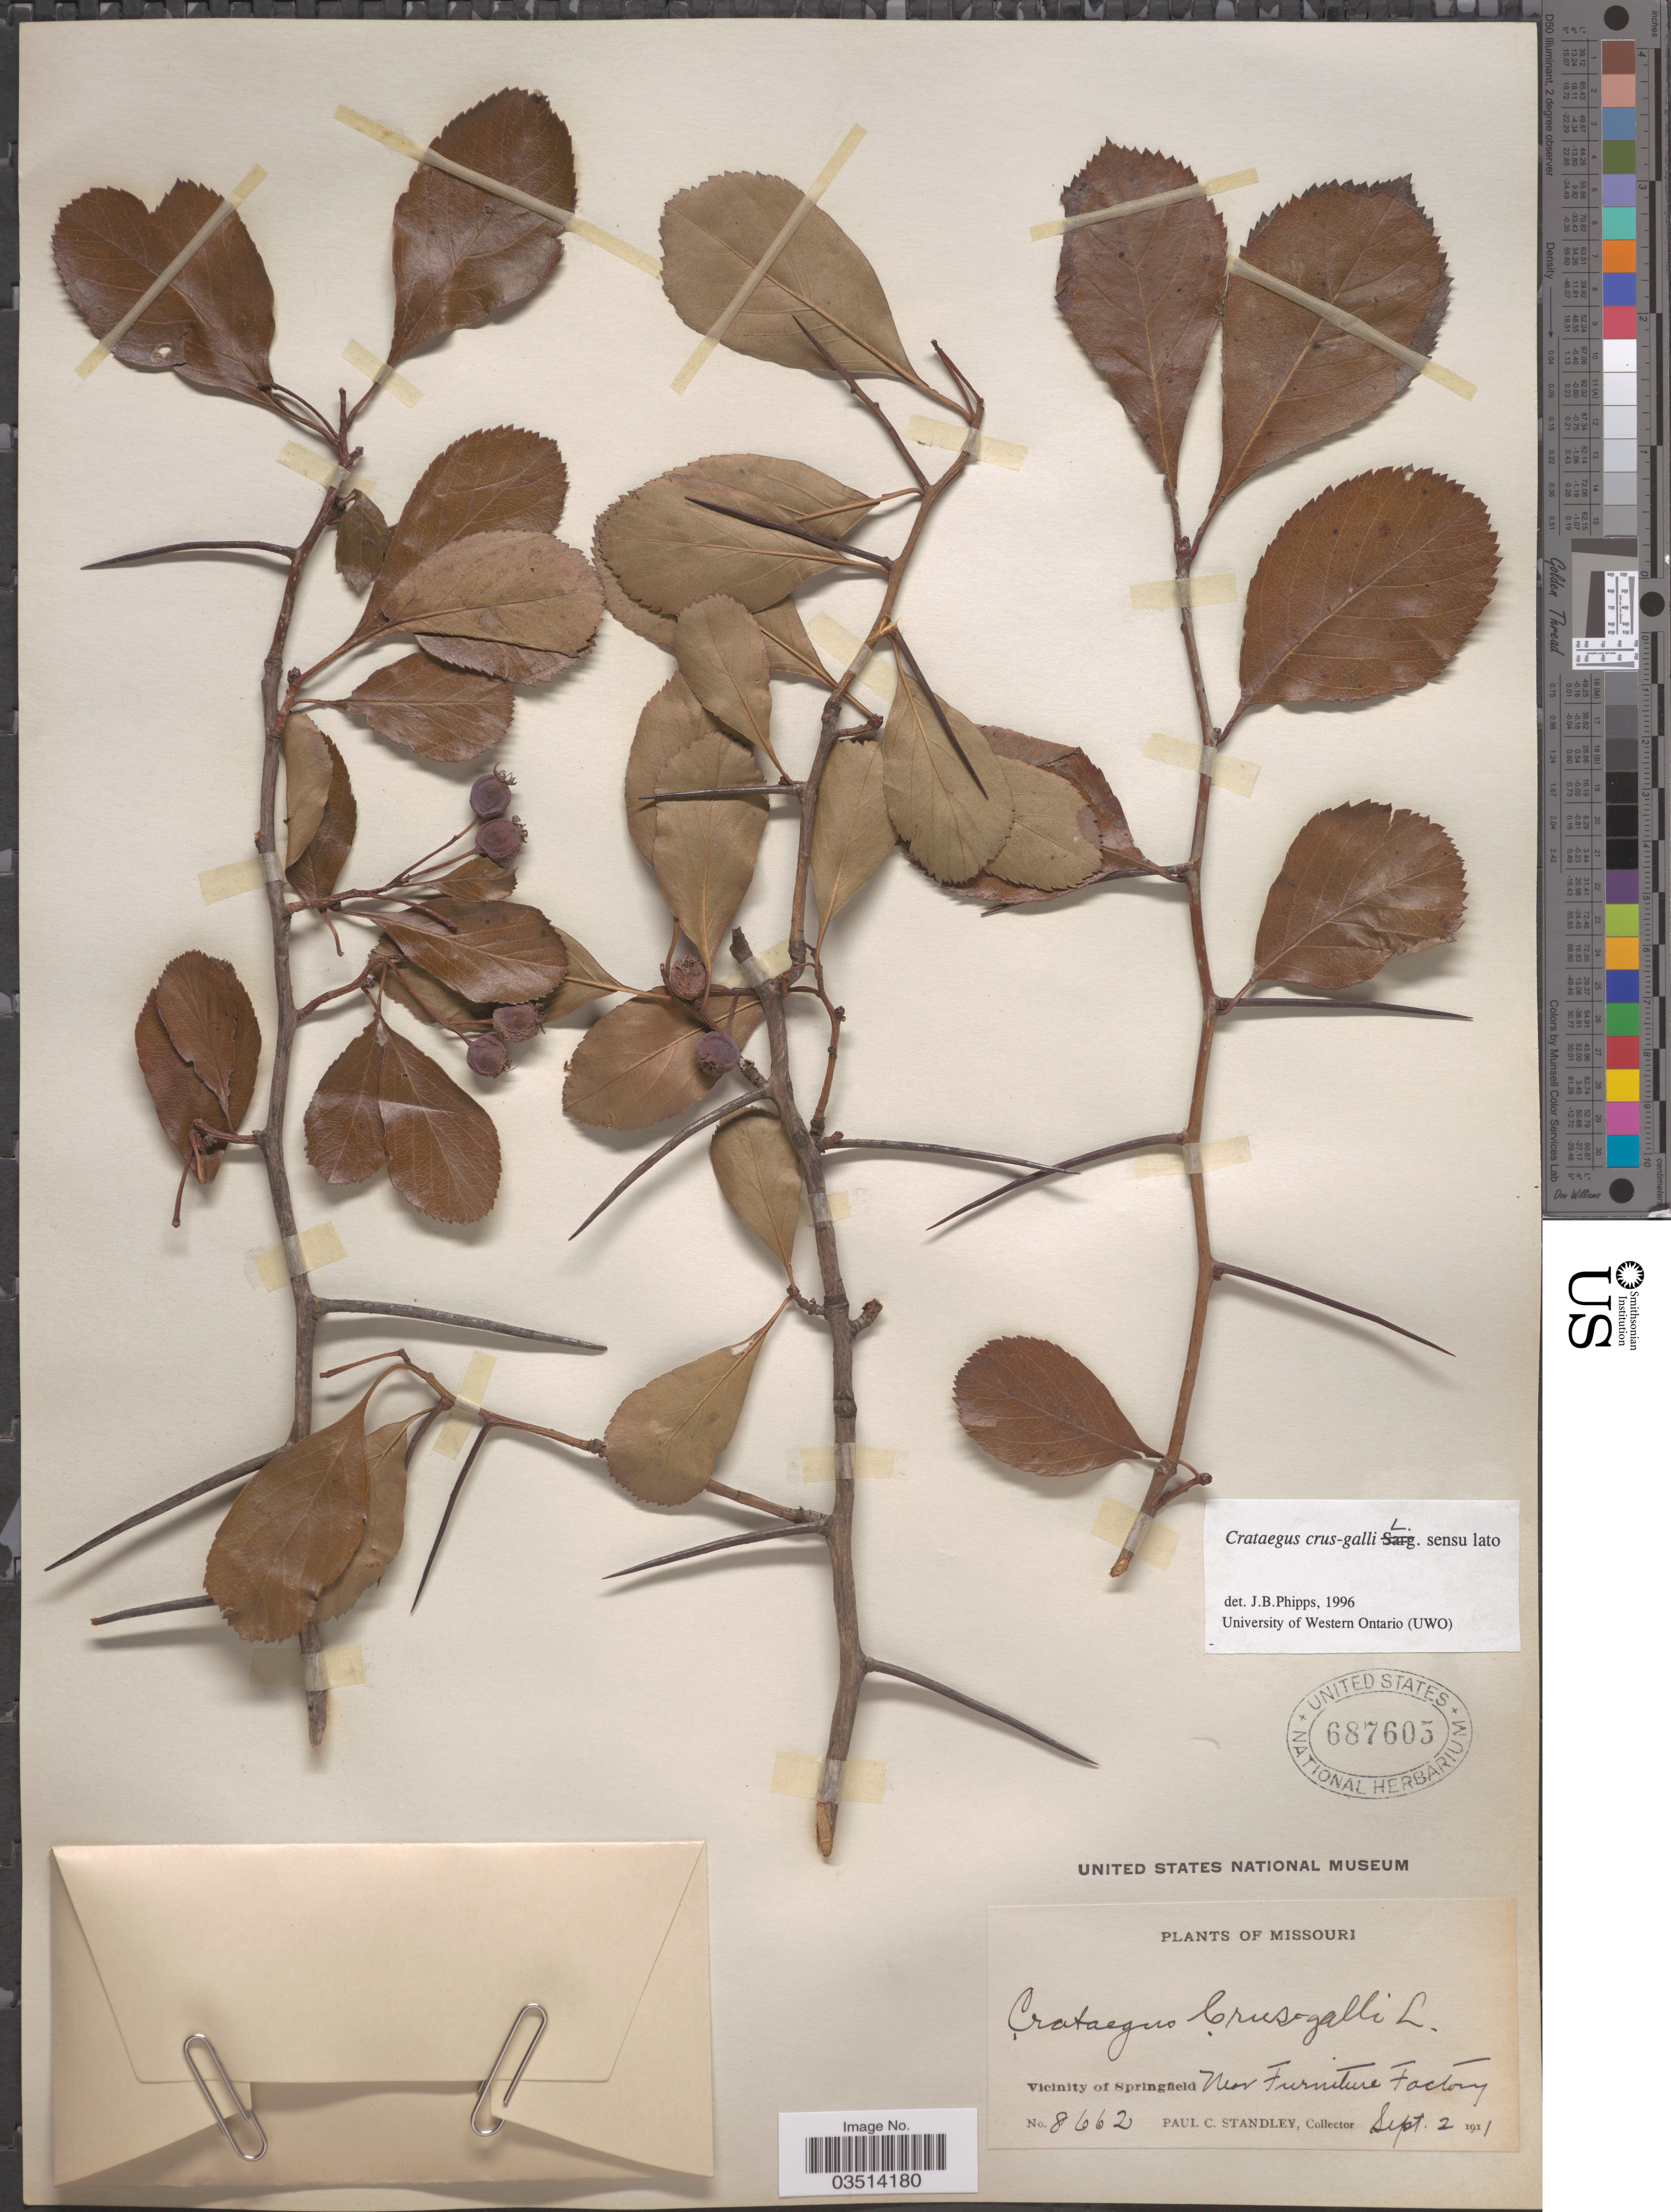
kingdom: Plantae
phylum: Tracheophyta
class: Magnoliopsida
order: Rosales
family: Rosaceae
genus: Crataegus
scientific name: Crataegus crus-galli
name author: L.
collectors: P. C. Standley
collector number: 8662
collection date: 1911-09-02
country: United States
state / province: Missouri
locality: Vicinity of Springfield near Furniture Factory.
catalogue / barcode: US 687605